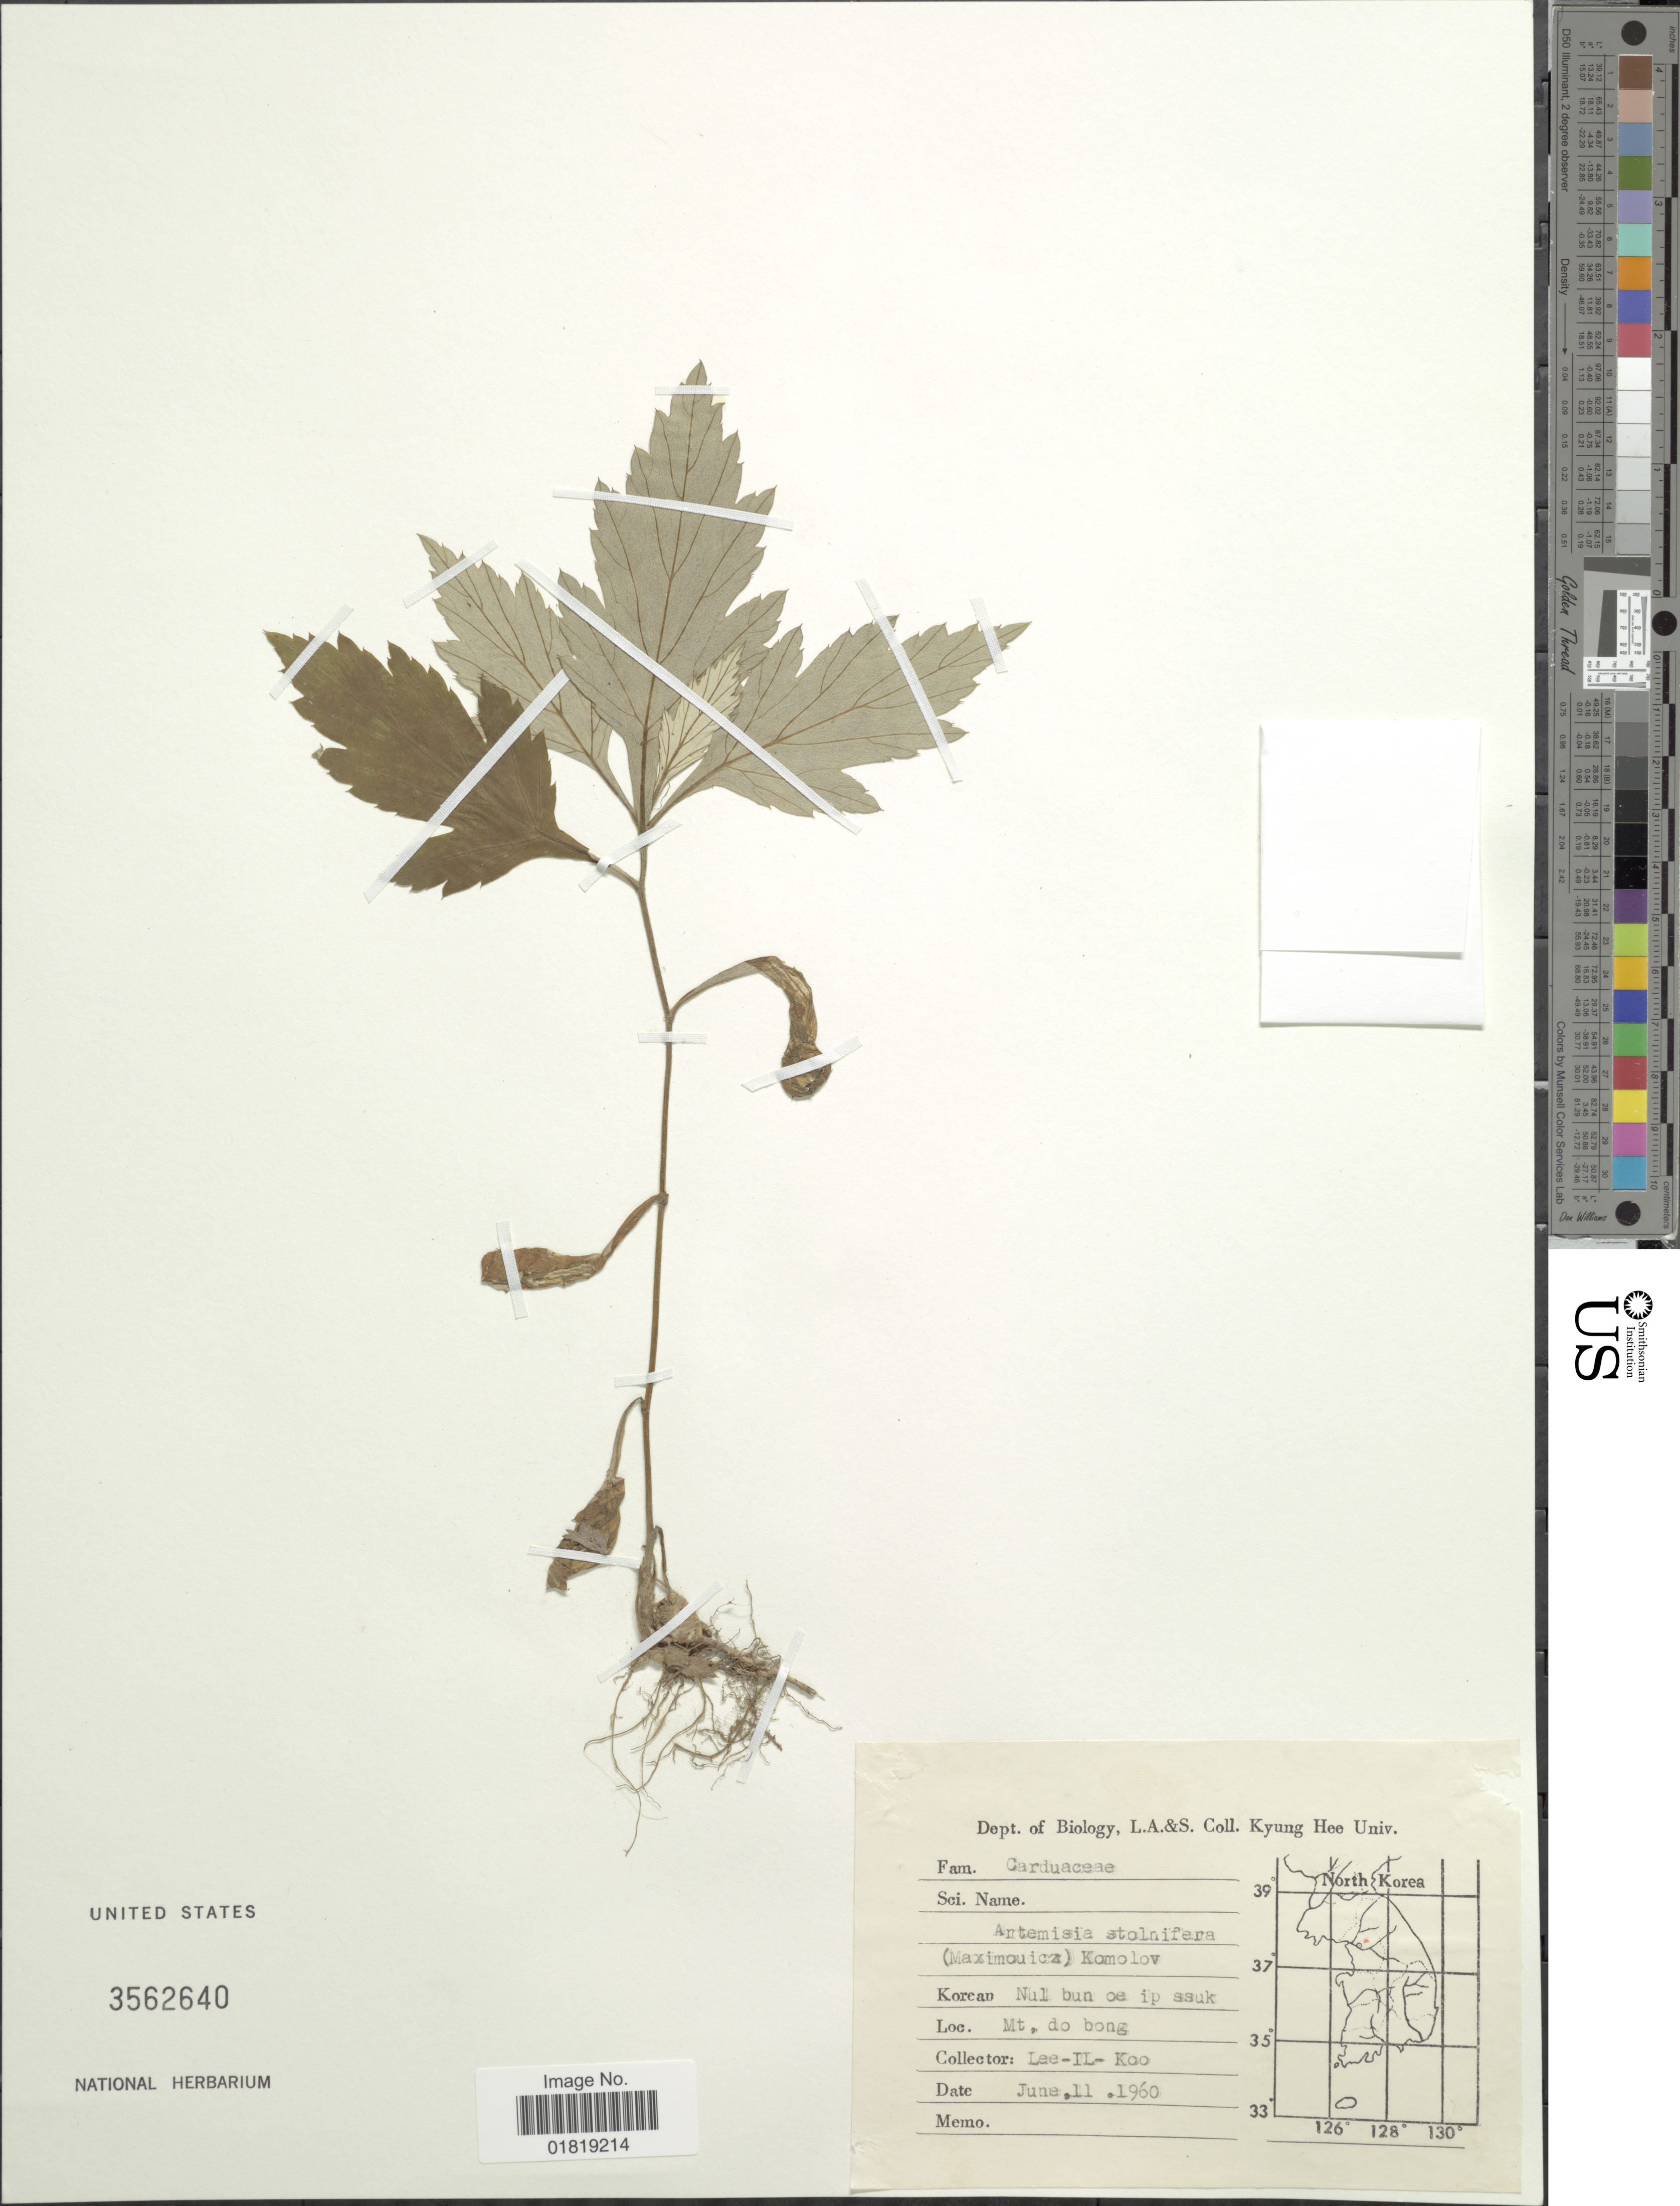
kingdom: Plantae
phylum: Tracheophyta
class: Magnoliopsida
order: Asterales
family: Asteraceae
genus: Artemisia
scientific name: Artemisia stolonifera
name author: Kom.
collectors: I. Lee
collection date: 1960-06-11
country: South Korea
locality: Mt. do bong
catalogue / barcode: US 3562640